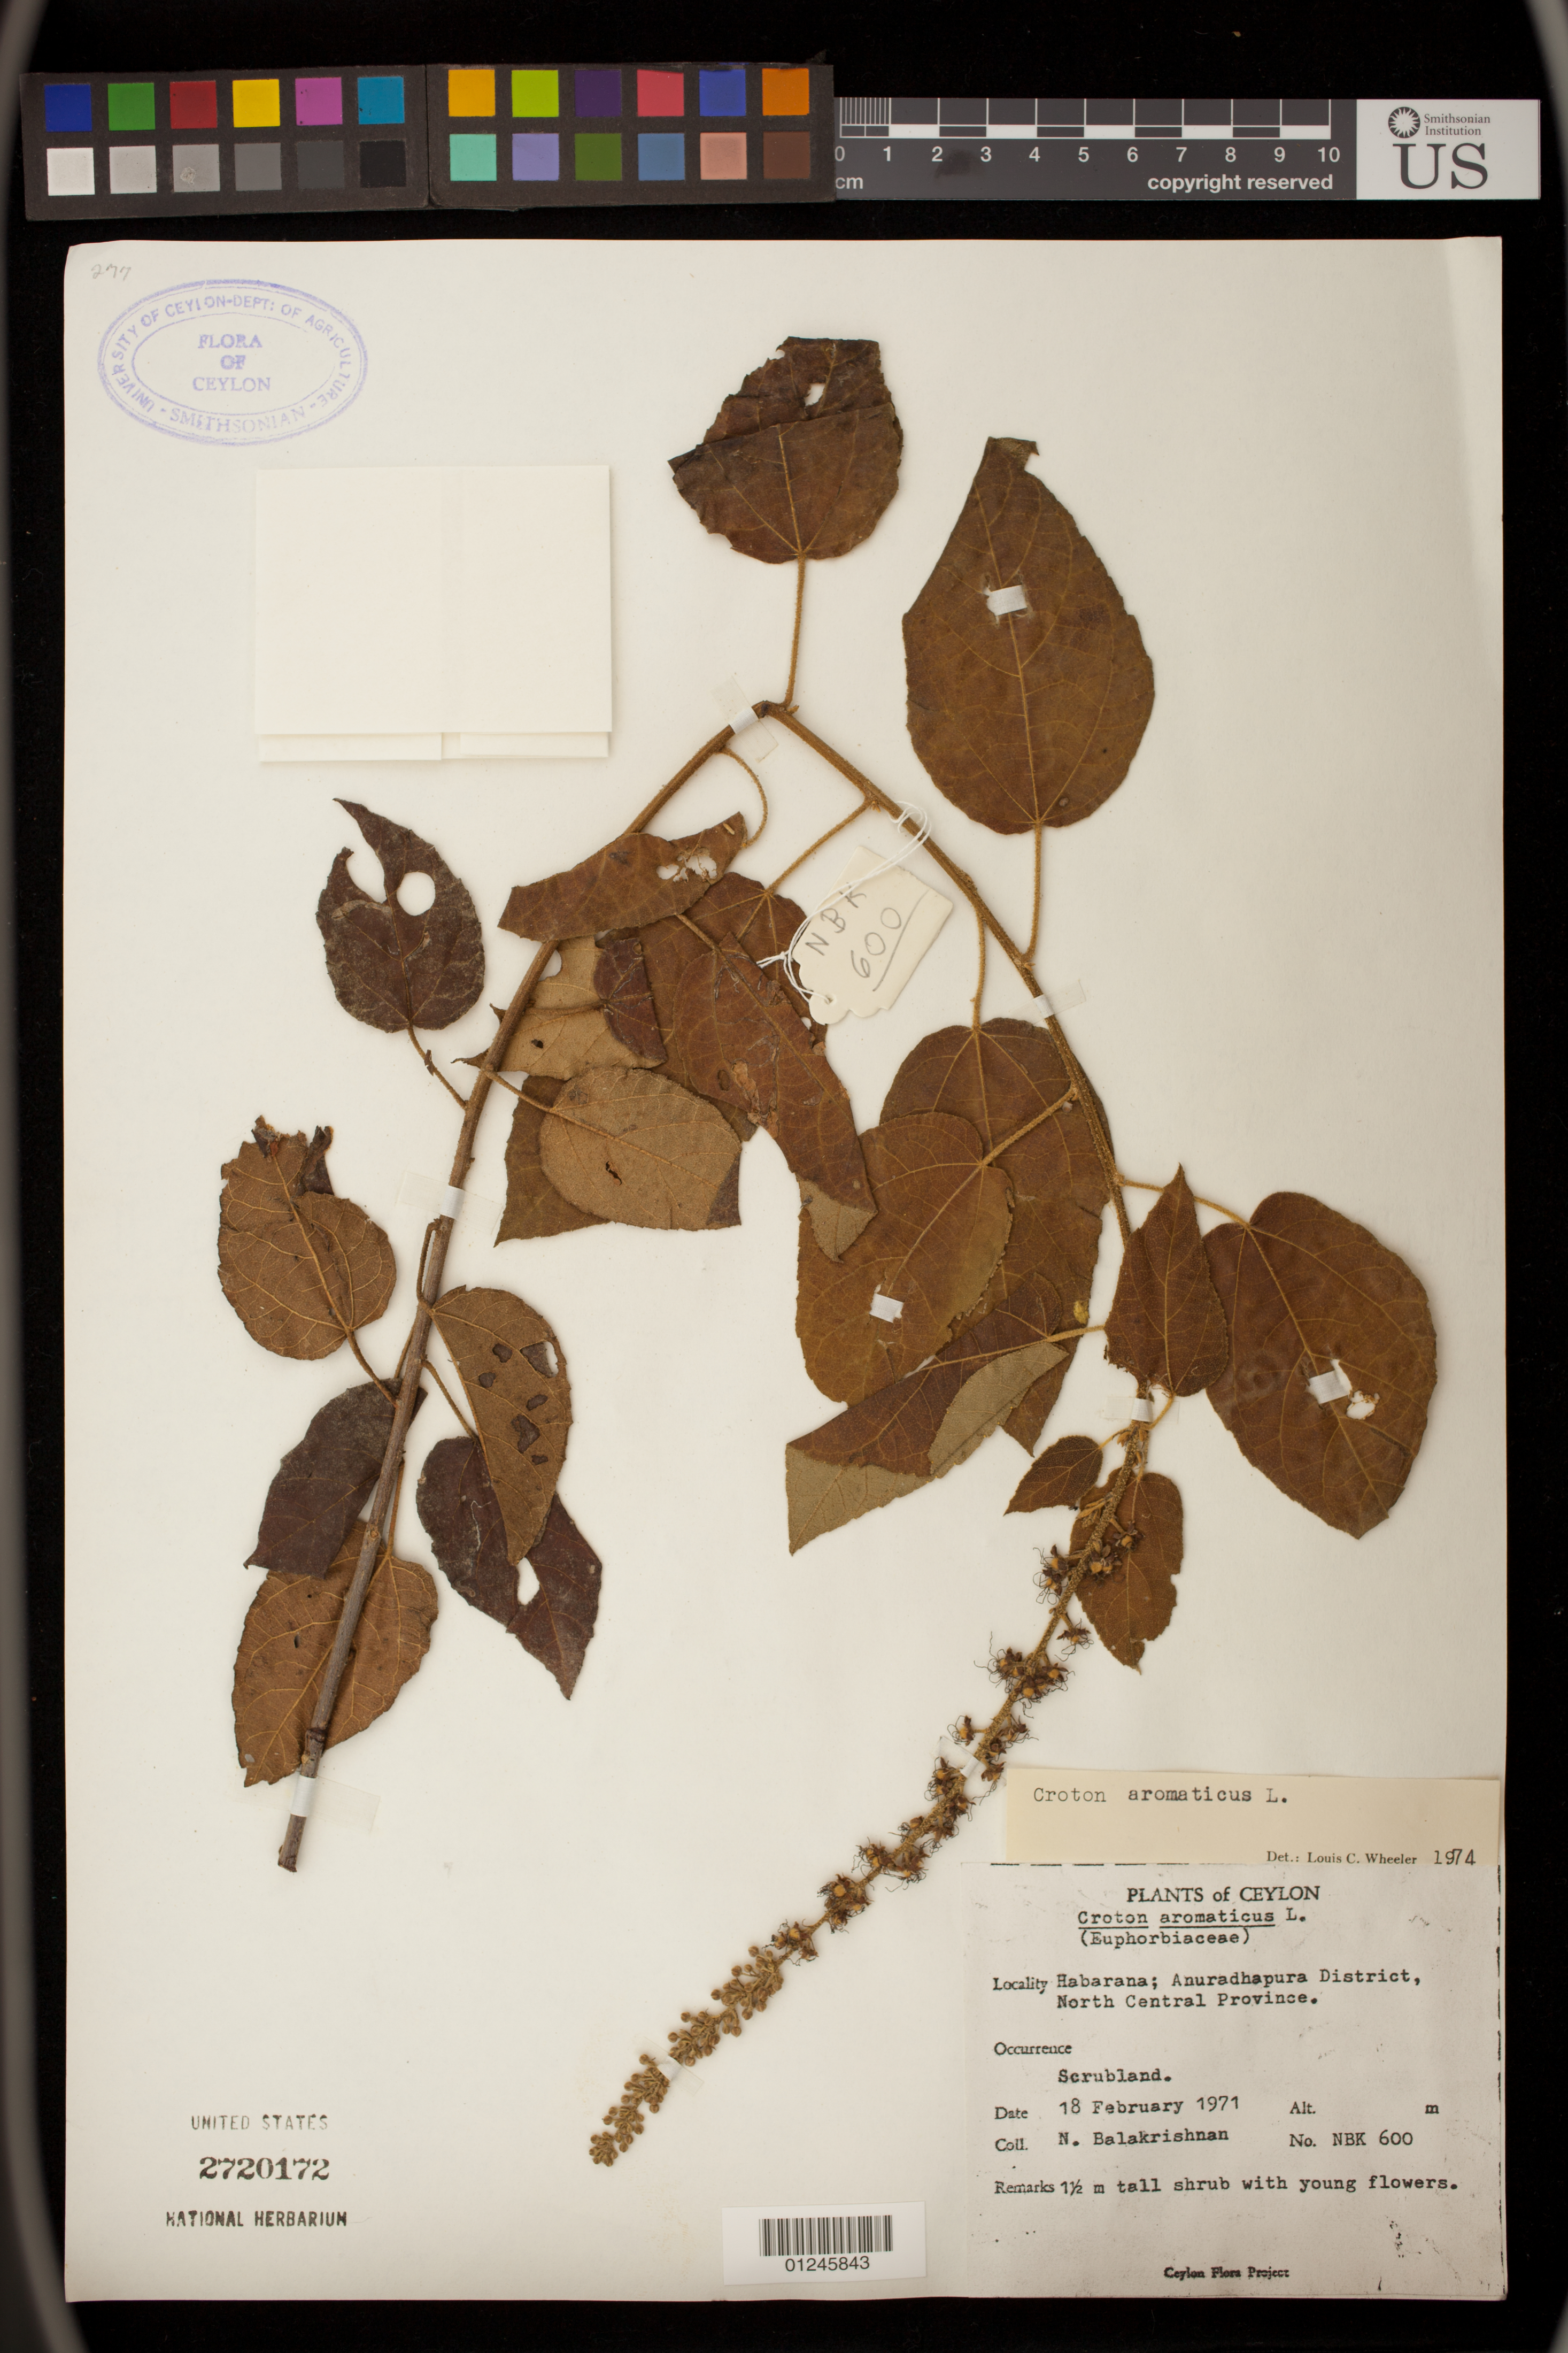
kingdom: Plantae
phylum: Tracheophyta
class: Magnoliopsida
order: Malpighiales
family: Euphorbiaceae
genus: Croton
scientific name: Croton aromaticus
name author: L.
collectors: N. Balakrishnan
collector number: NBK 600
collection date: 1971-02-18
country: Sri Lanka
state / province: North Central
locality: Habarana; Anuradhapura District, North Central Province.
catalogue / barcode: US 2720172